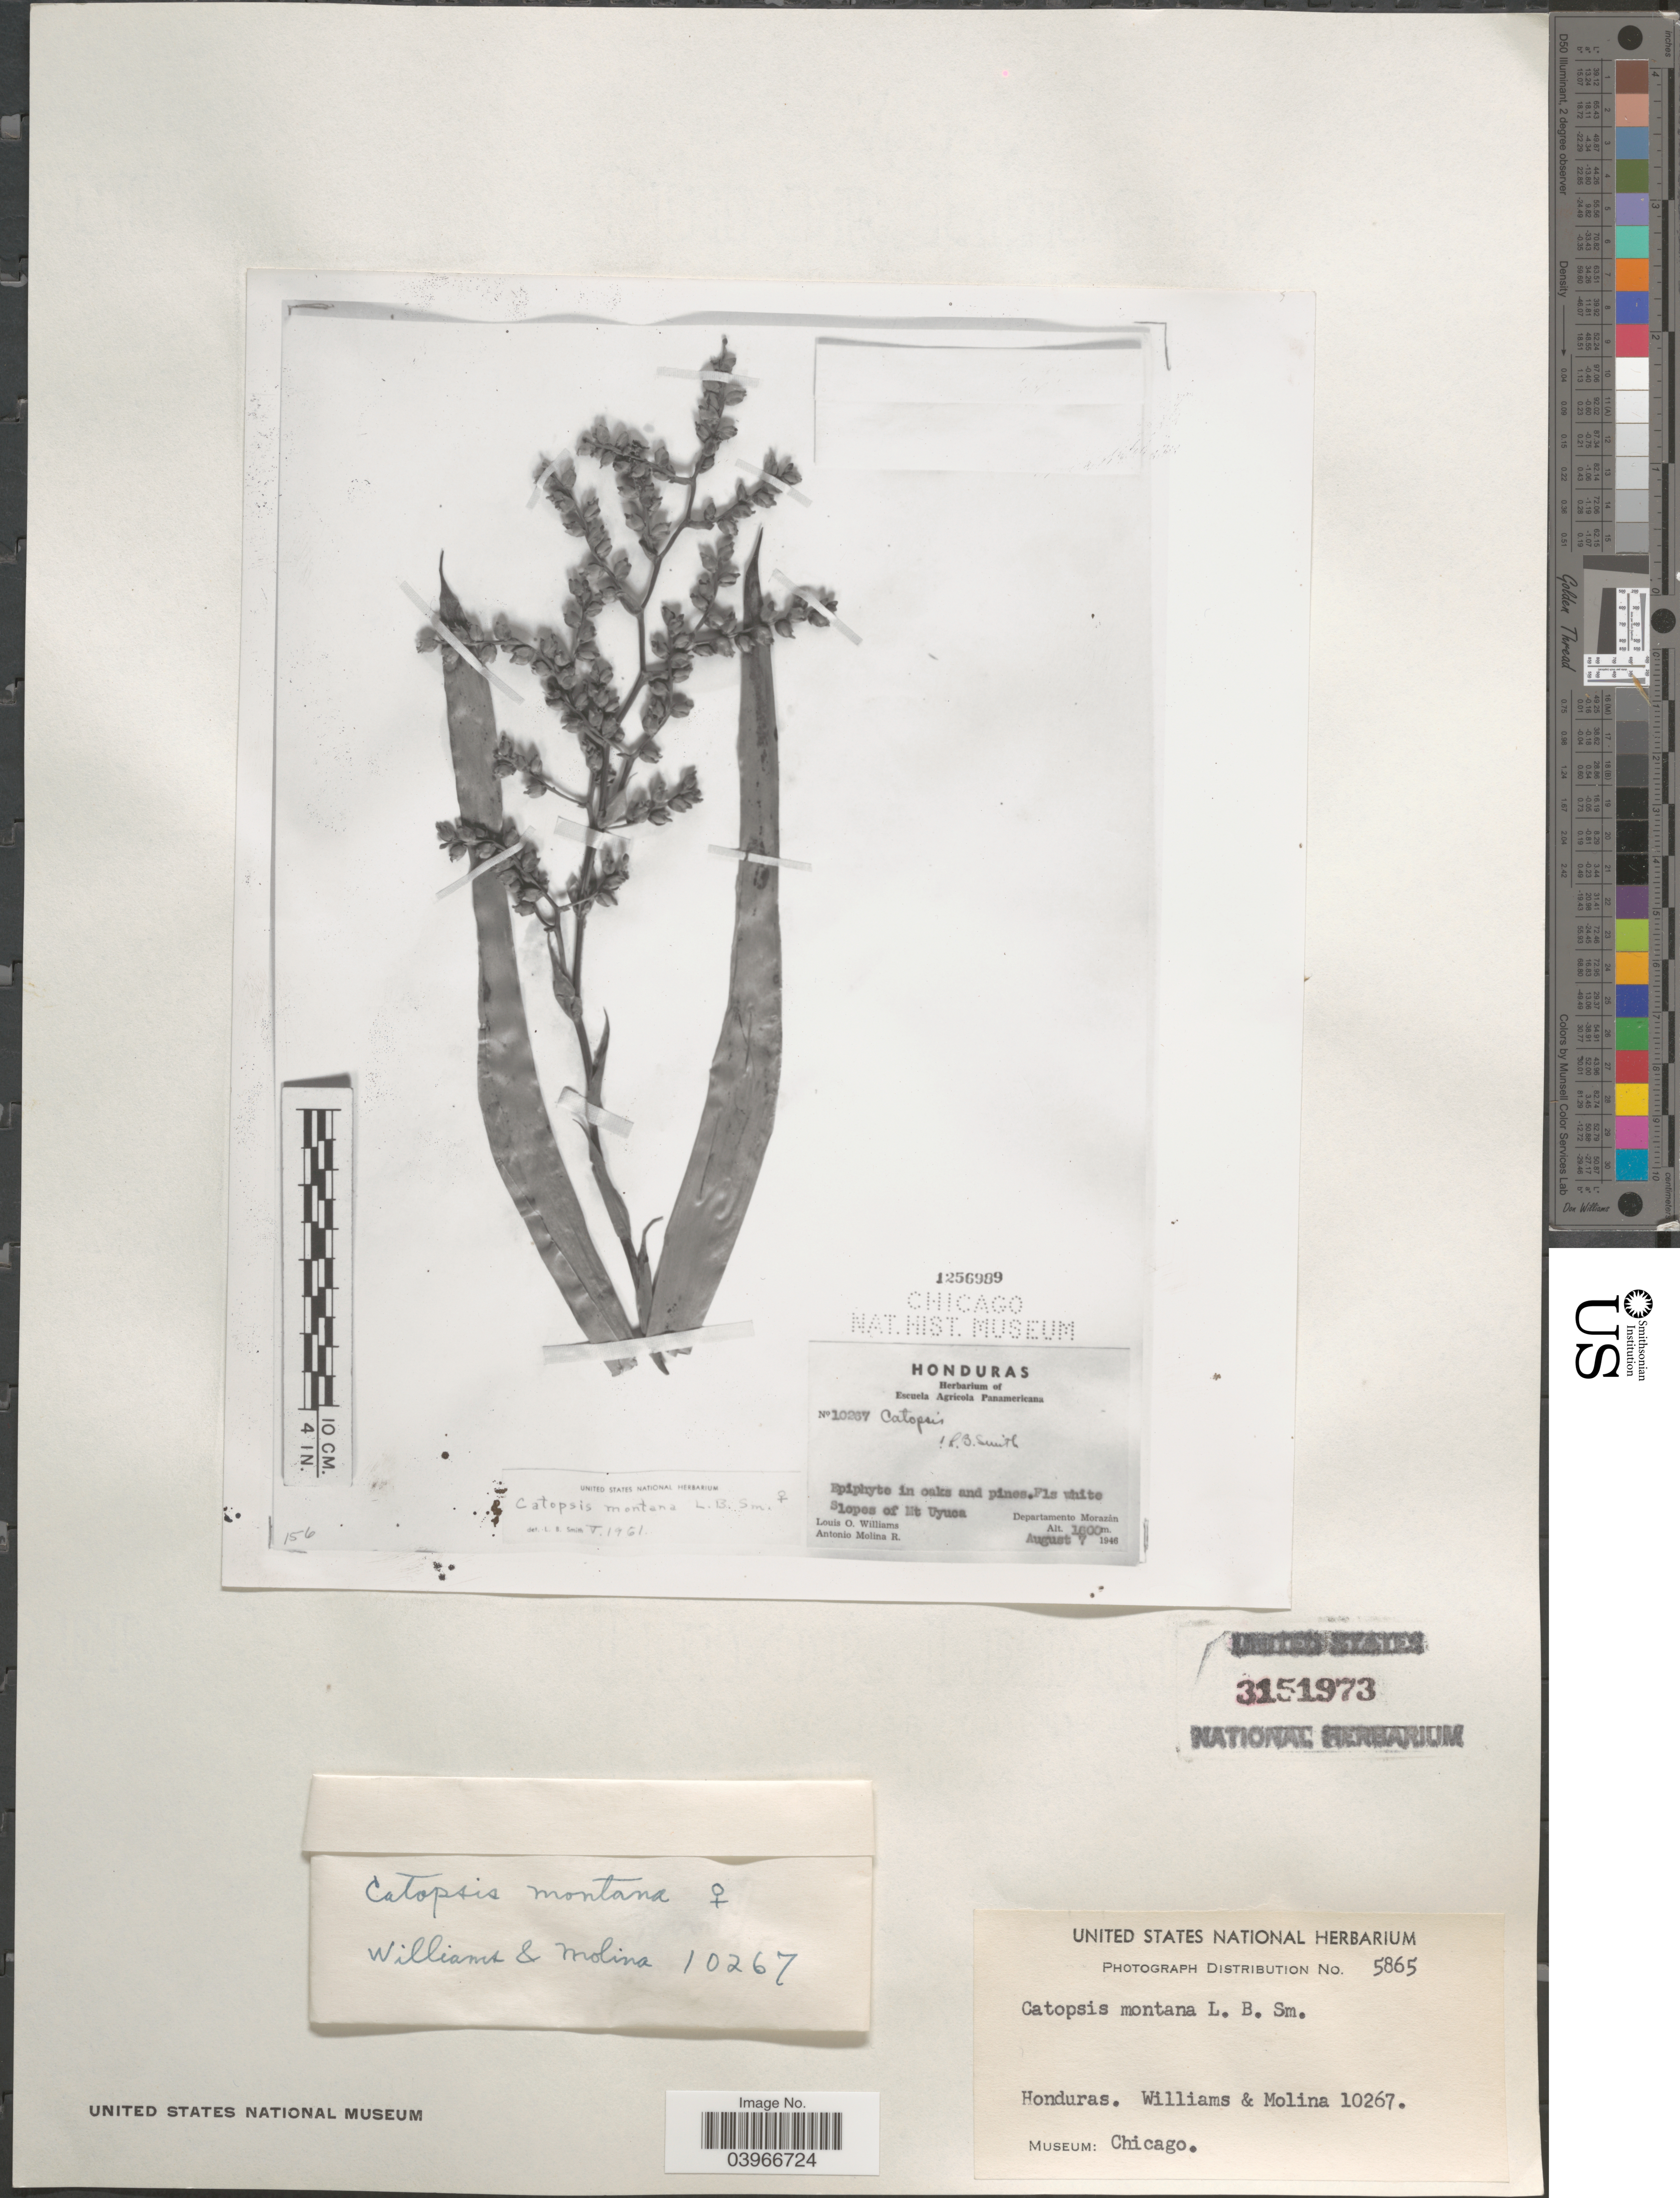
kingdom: Plantae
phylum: Tracheophyta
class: Liliopsida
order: Poales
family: Bromeliaceae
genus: Catopsis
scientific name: Catopsis montana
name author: L.B. Sm.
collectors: L. O. Williams & A. Molina R.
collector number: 10267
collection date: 1946-08-07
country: Honduras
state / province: Fco. Morazán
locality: Slopes of Mt Uyuca. Departamento Morazán.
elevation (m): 1600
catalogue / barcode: US 3151973